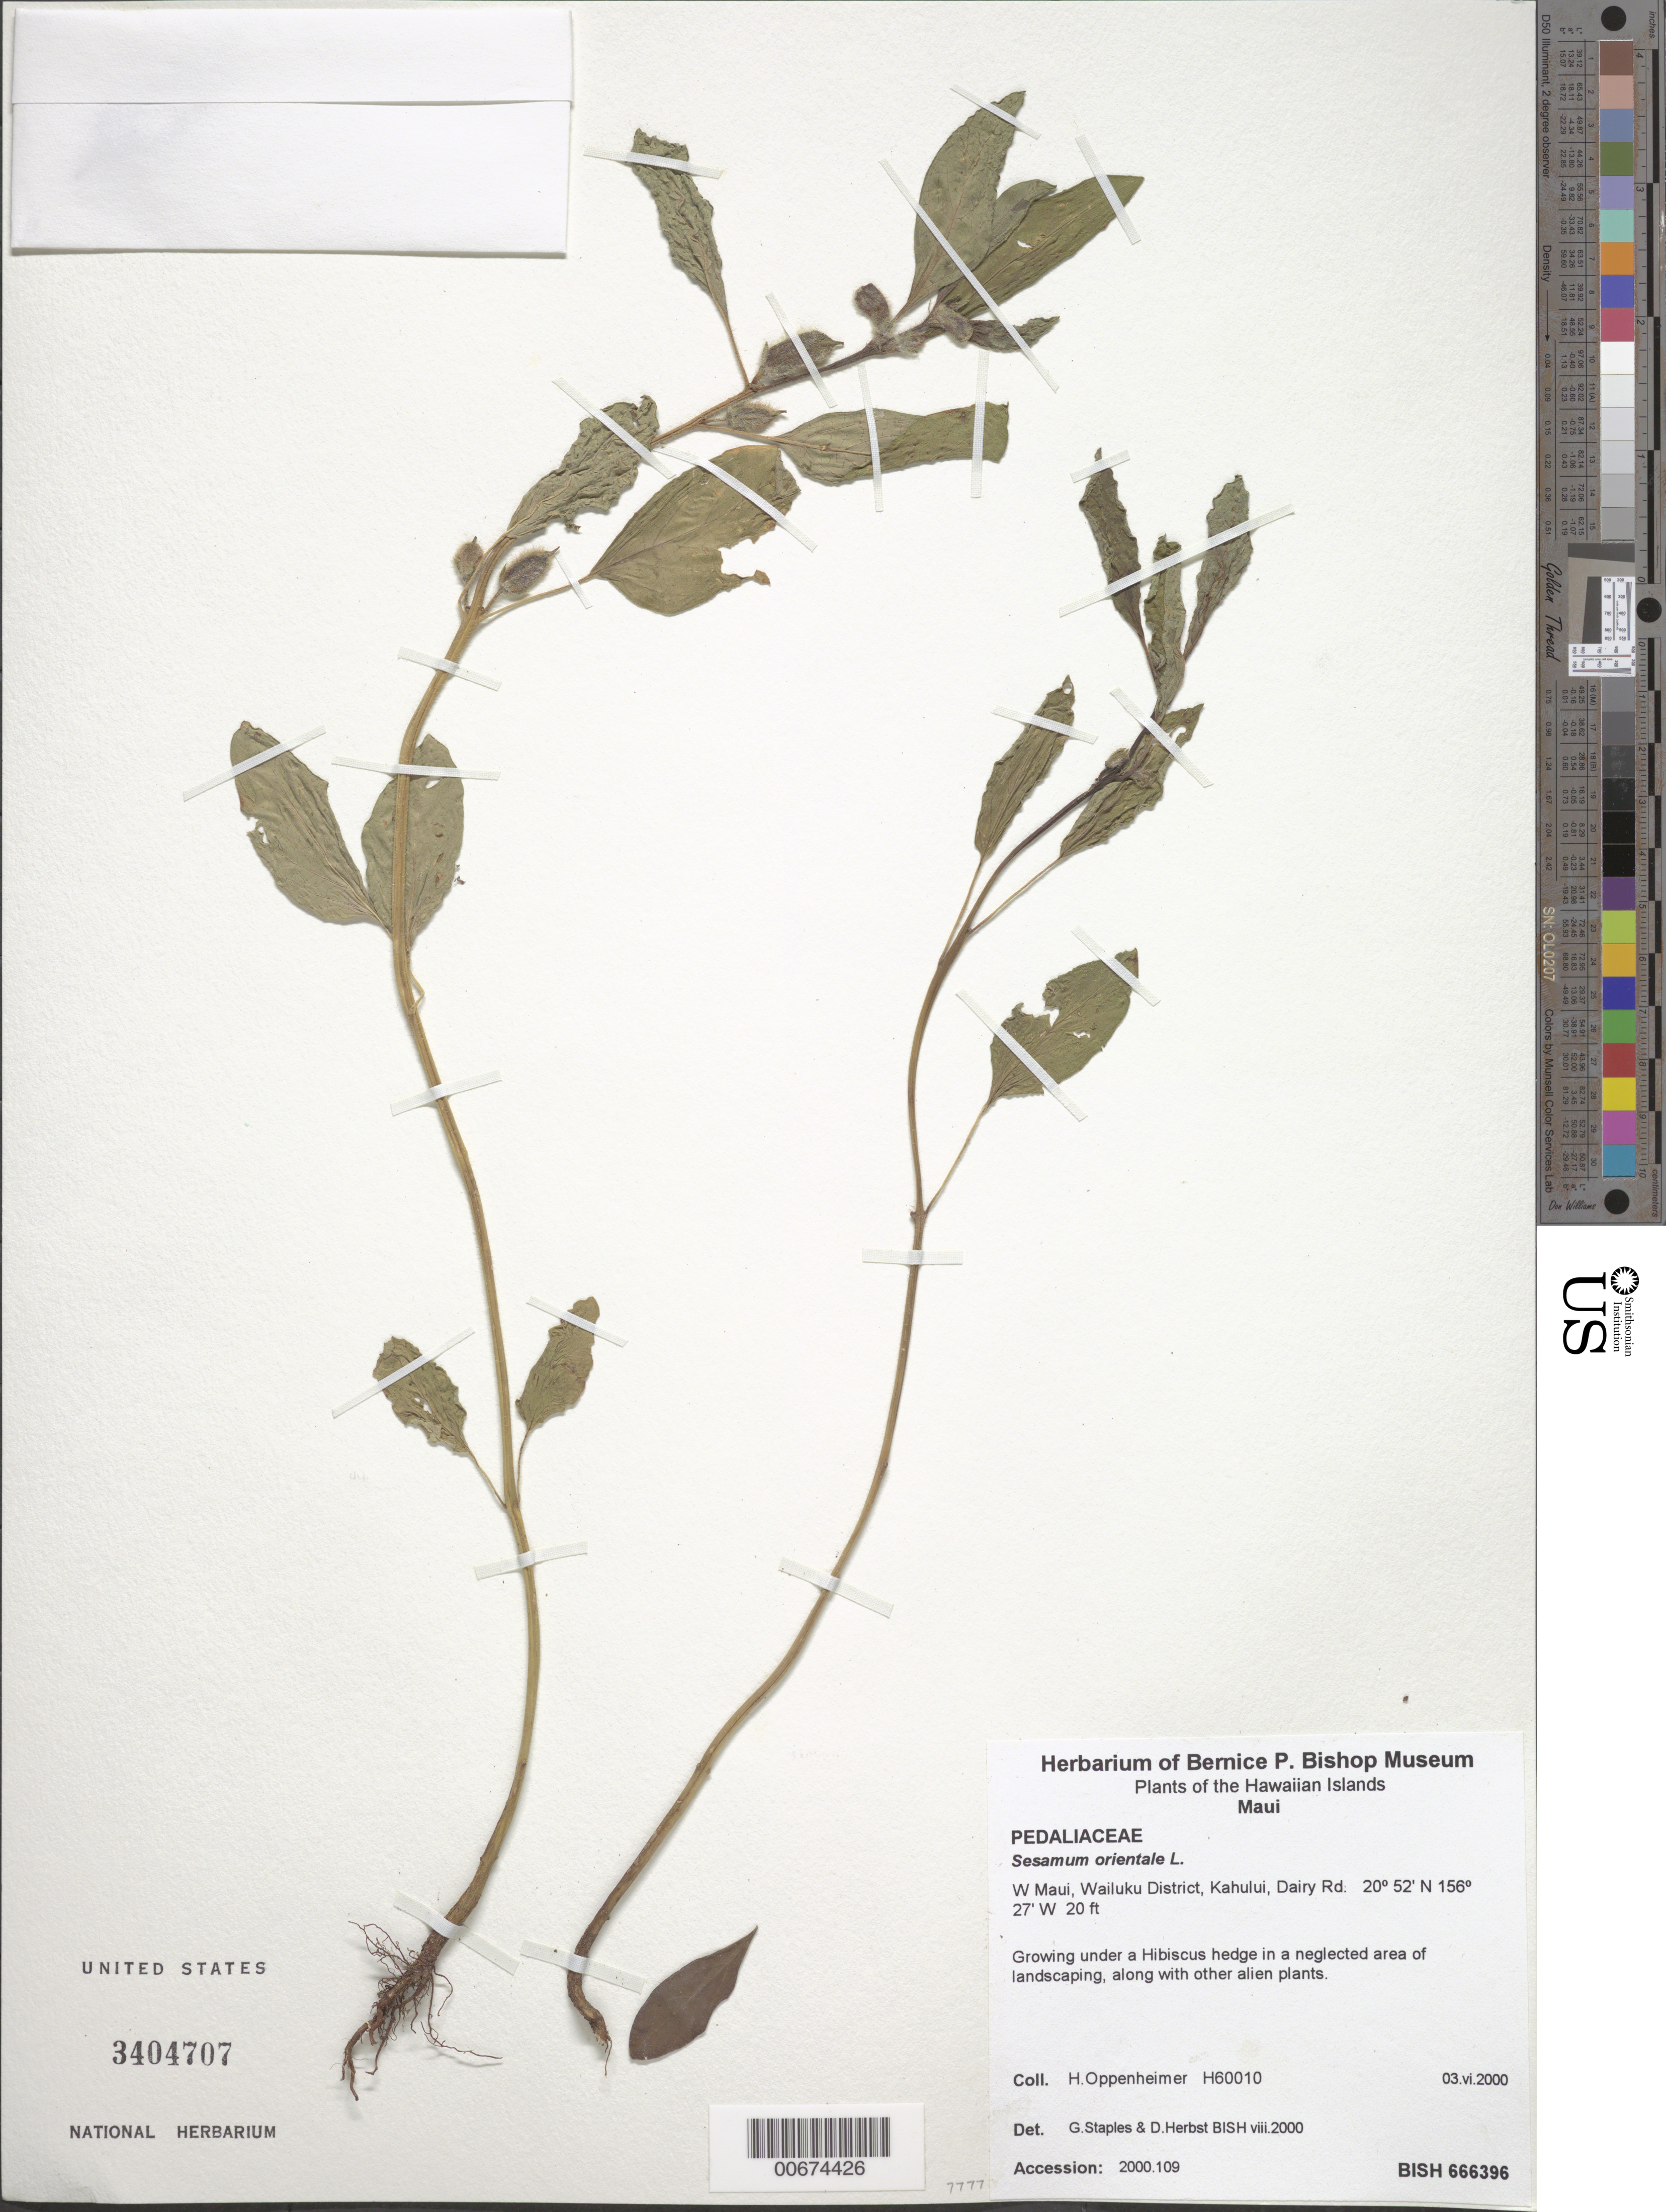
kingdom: Plantae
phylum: Tracheophyta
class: Magnoliopsida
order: Lamiales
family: Pedaliaceae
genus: Sesamum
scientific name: Sesamum orientale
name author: L.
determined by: Staples, G. W.; Herbst, D. R.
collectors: H. L. Oppenheimer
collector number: H60010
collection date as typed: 3 Jun 2000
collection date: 2000-06-03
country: United States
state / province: Hawaii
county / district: Maui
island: Maui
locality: W Maui, Wailuku District, Kahului, Dairy Rd.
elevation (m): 6.1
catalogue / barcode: US 3404707